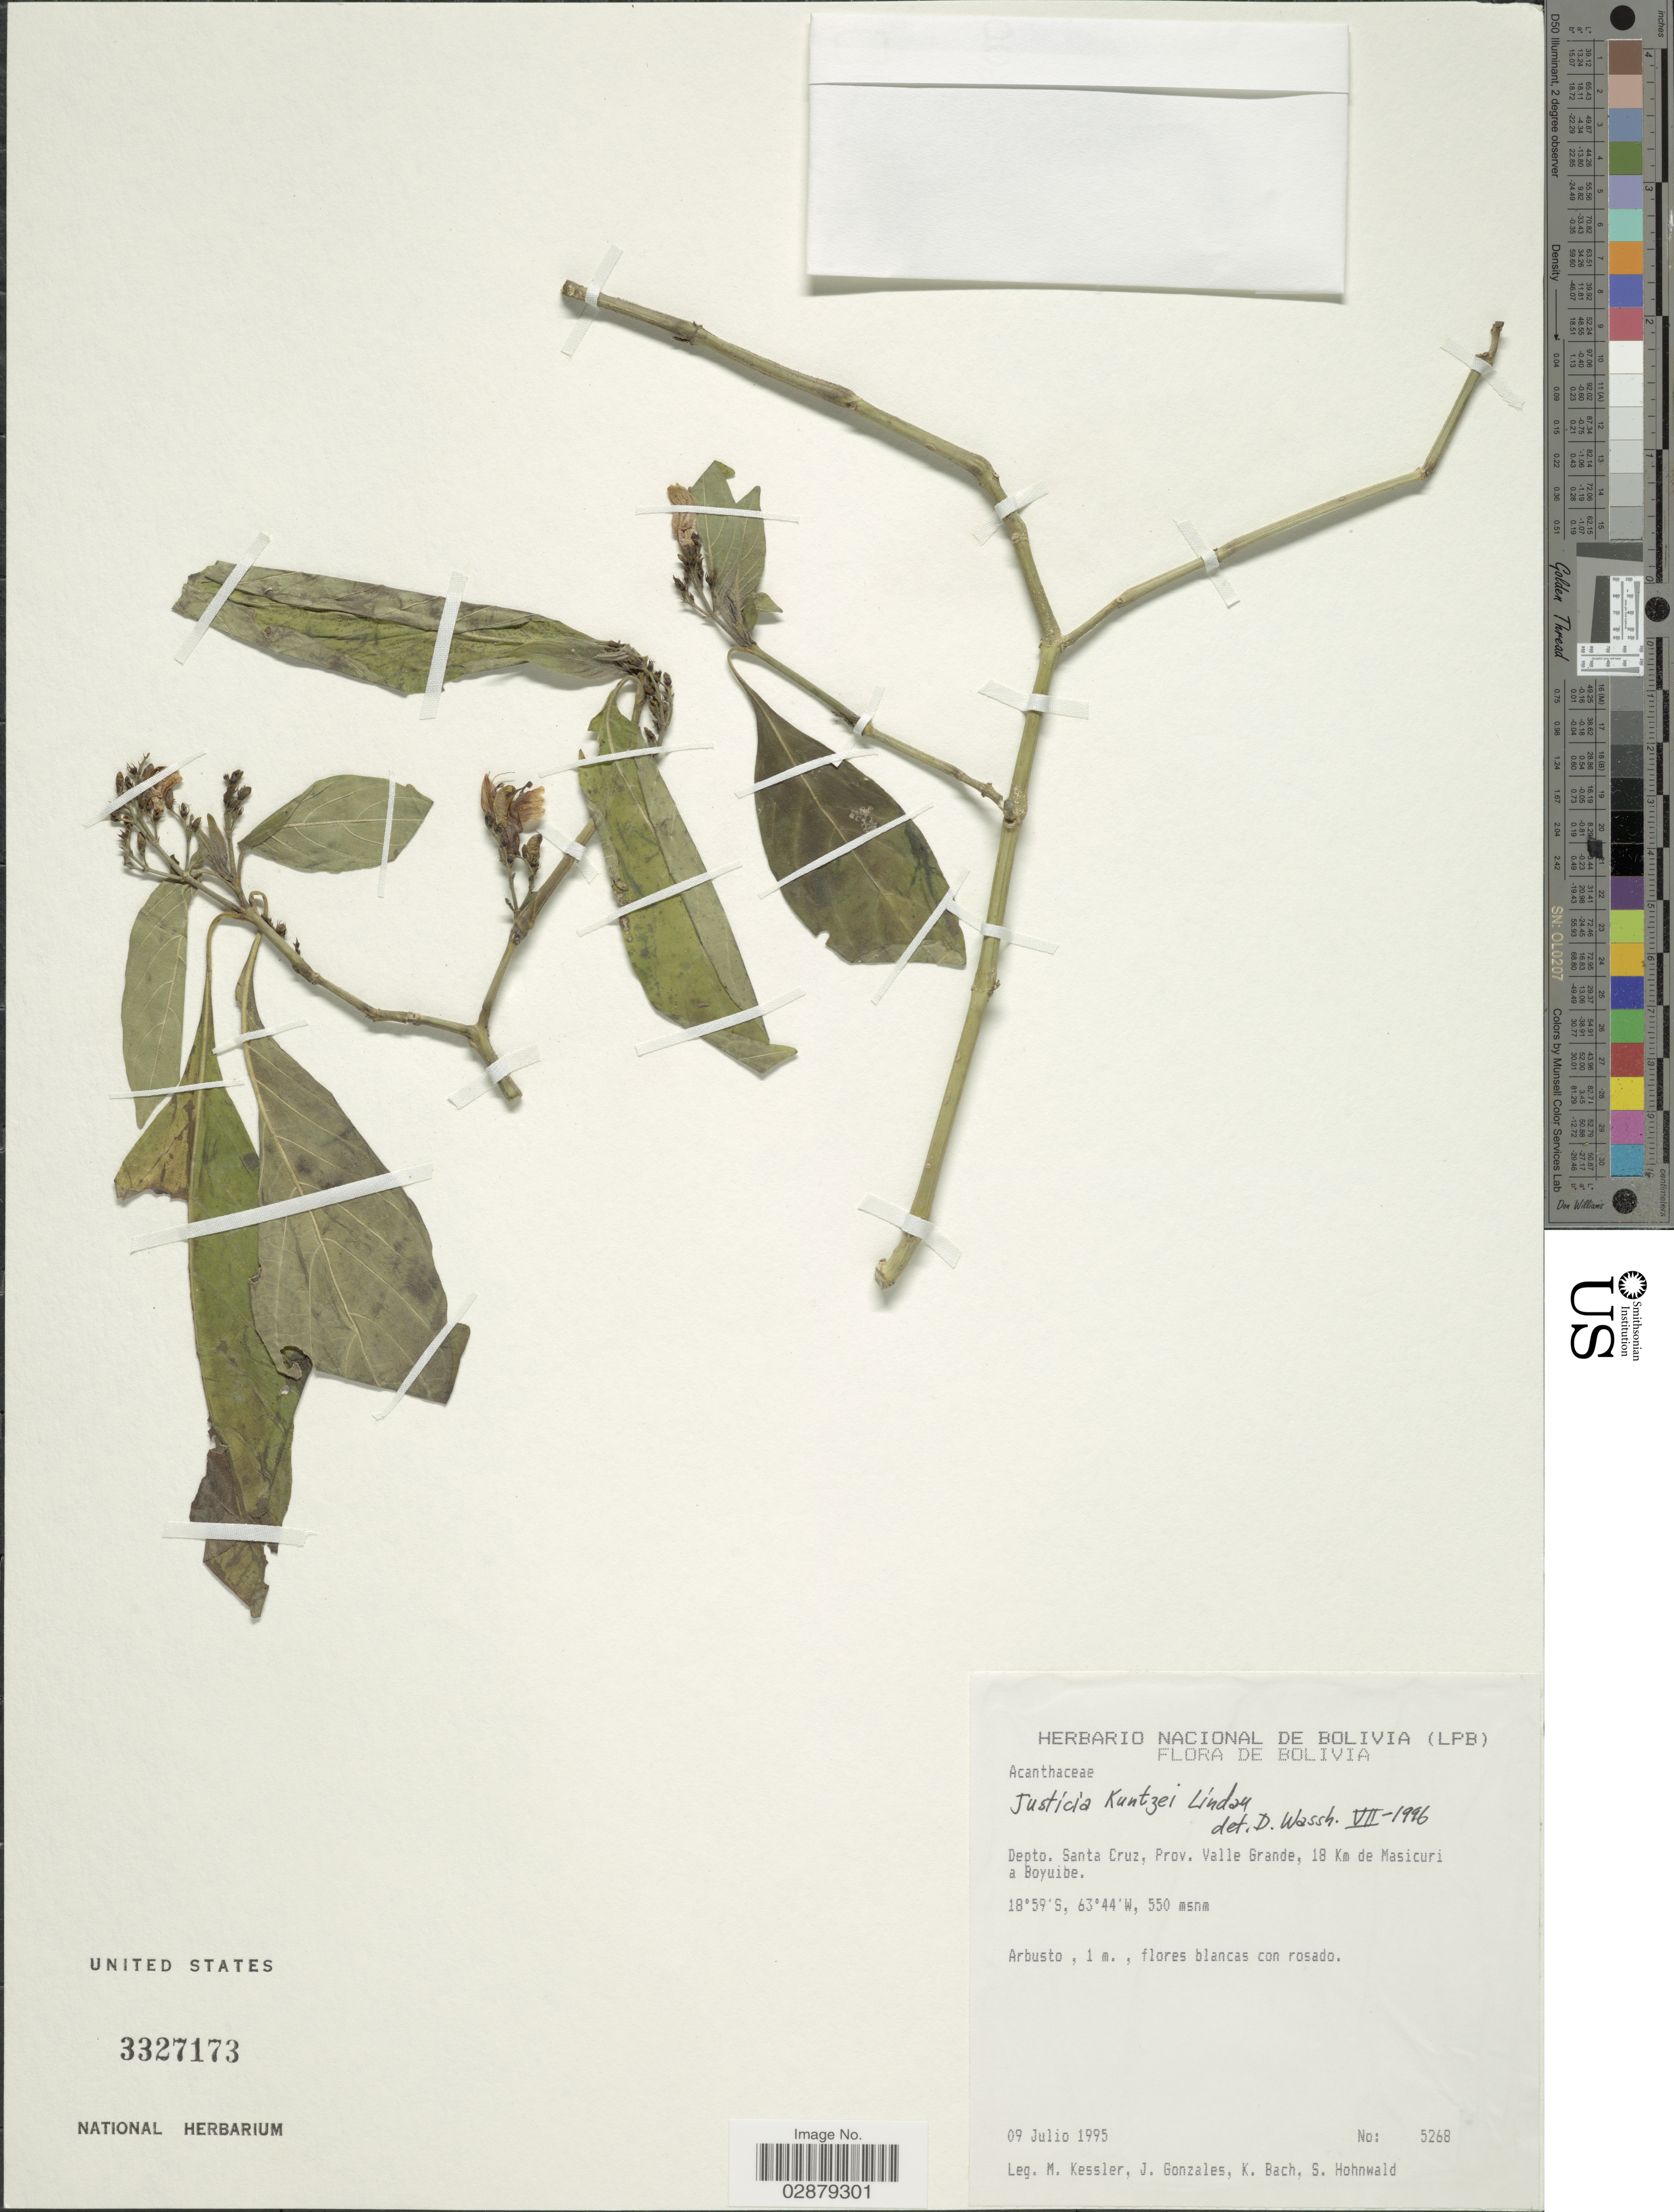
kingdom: Plantae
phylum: Tracheophyta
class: Magnoliopsida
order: Lamiales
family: Acanthaceae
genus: Justicia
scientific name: Justicia kuntzei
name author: Lindau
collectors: M. Kessler, J. Gonzales, K. Bach & S. Hohnwald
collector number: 5268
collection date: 1995-07-09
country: Bolivia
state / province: Santa Cruz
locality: Depto. Santa Cruz, Prov. Valle Grande, 18 Km de Masicuri a Boyuibe.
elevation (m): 550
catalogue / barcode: US 3327173